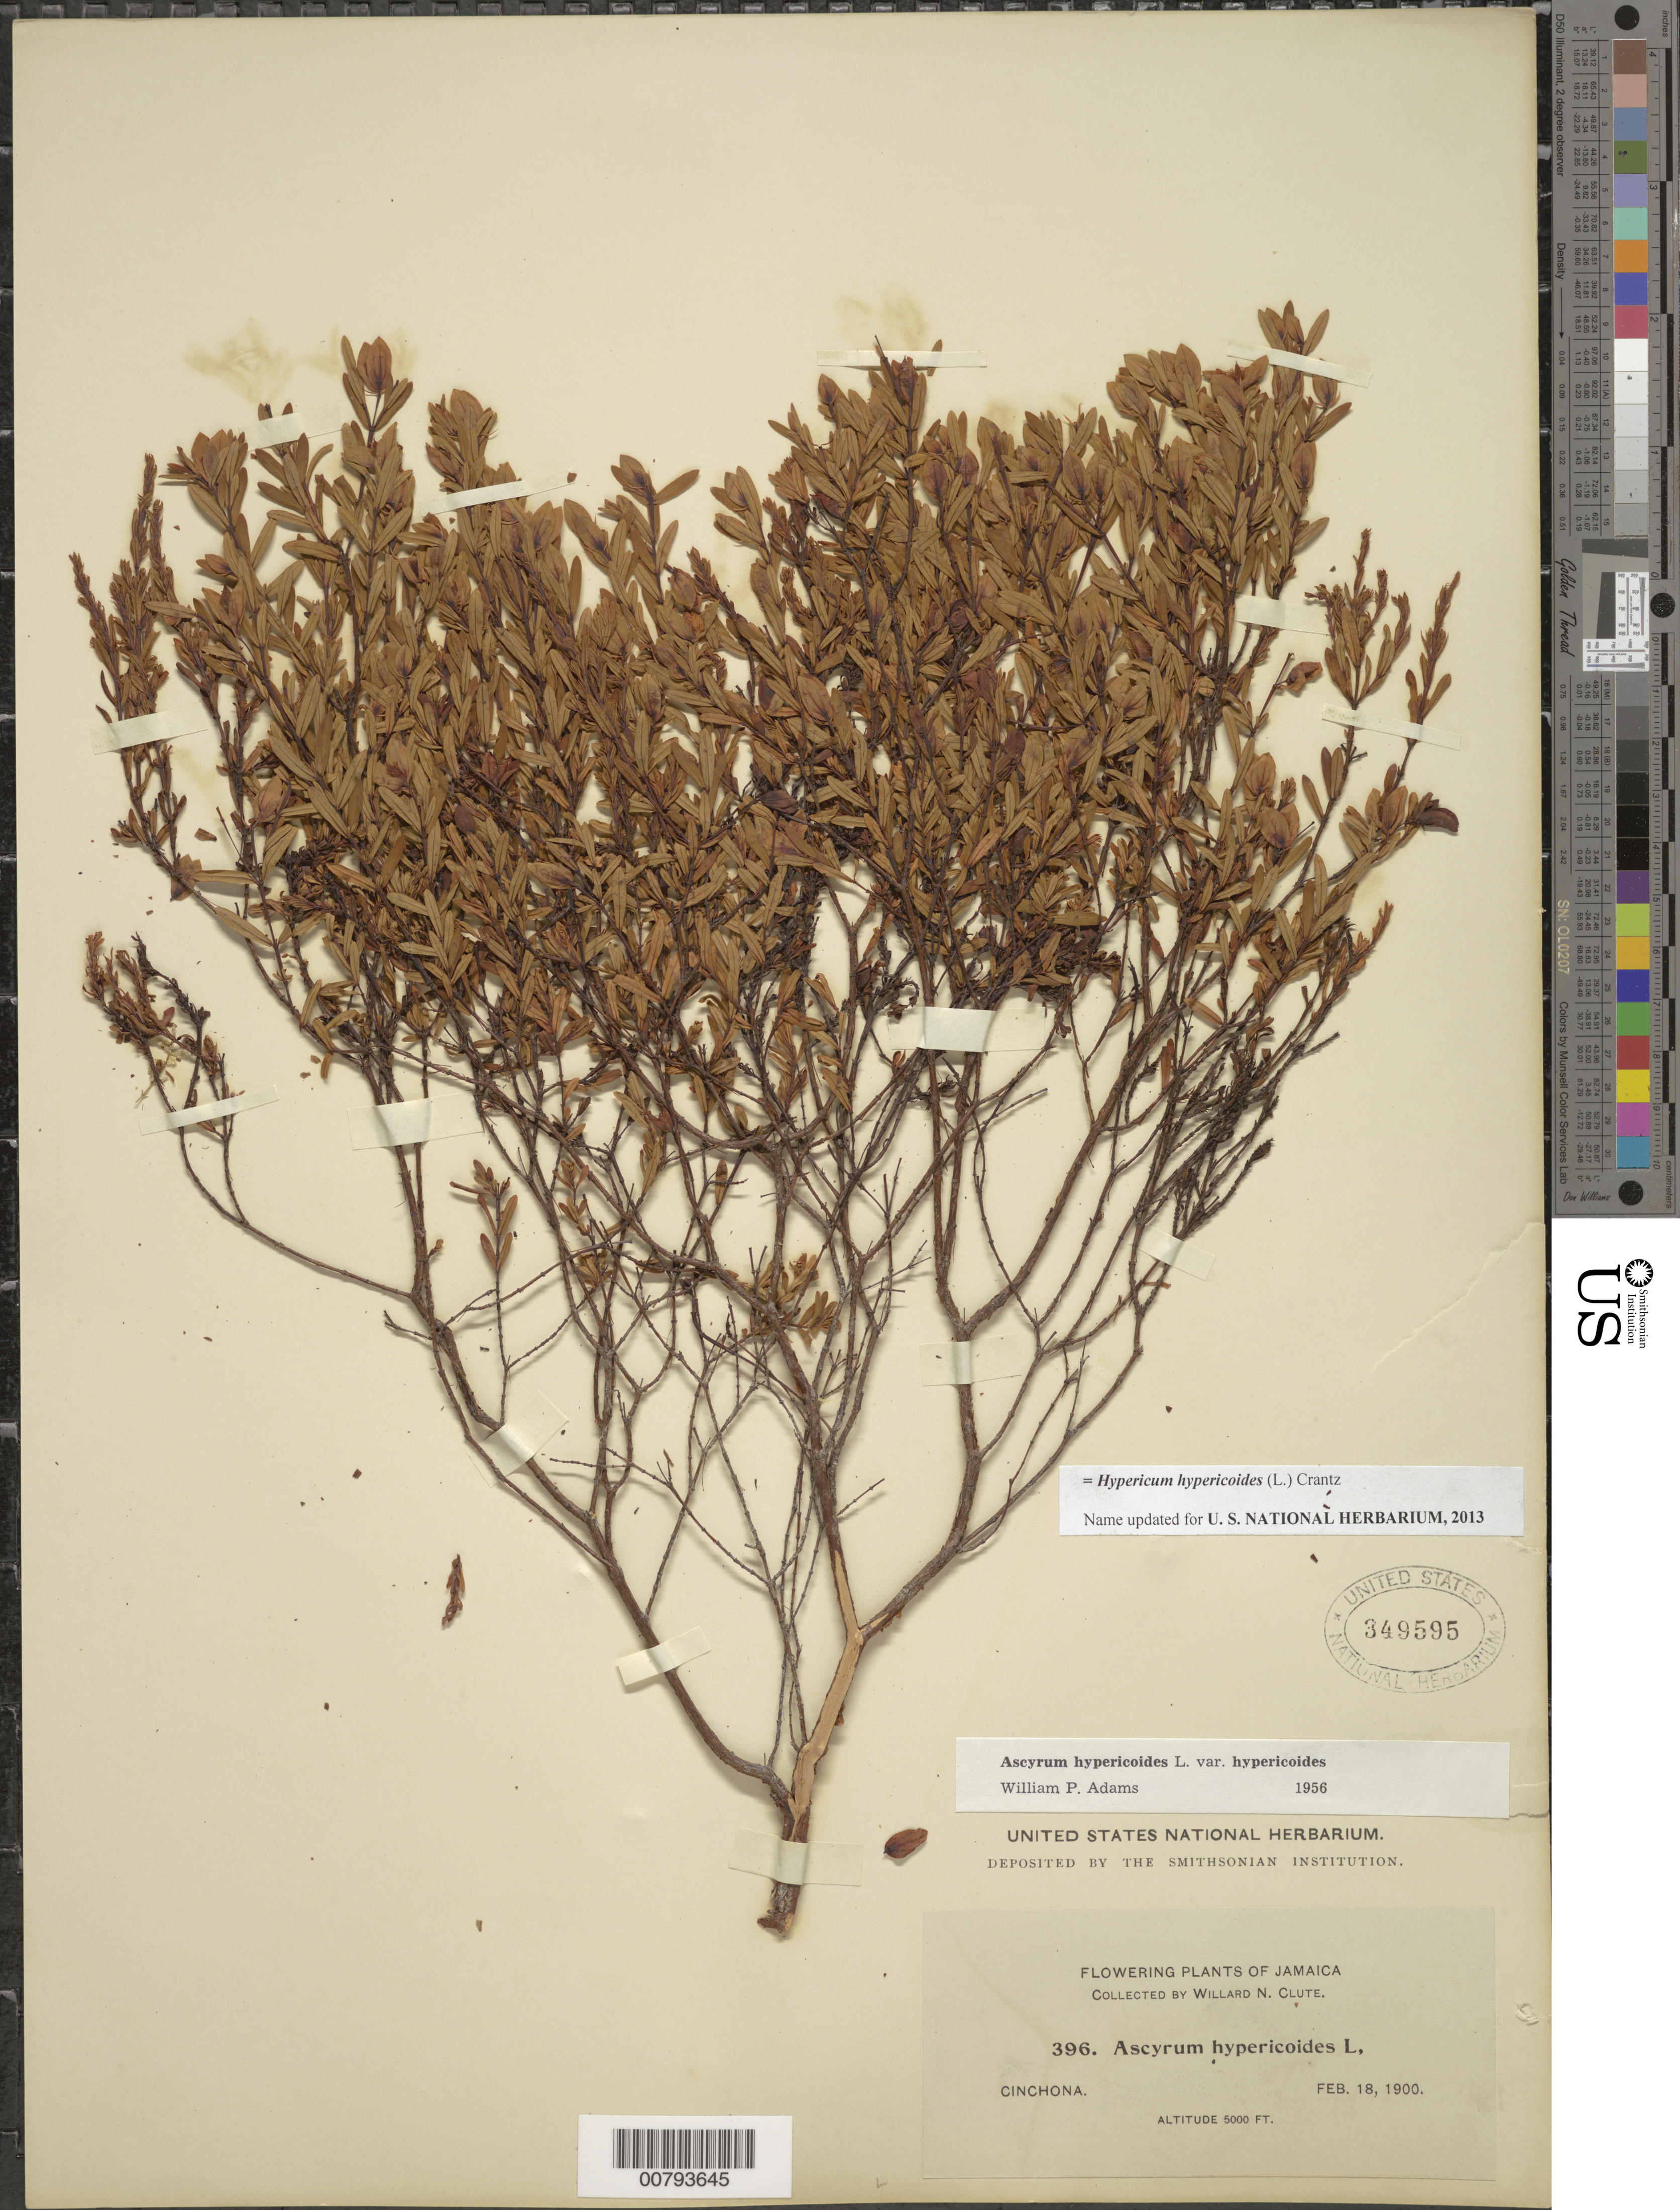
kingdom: Plantae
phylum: Tracheophyta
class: Magnoliopsida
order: Malpighiales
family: Hypericaceae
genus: Hypericum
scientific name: Hypericum hypericoides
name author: (L.) Crantz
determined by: Adams, W. P.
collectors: W. N. Clute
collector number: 396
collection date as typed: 18 Feb 1900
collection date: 1900-02-18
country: Jamaica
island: Jamaica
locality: Cinchona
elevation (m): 1524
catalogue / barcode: US 349595